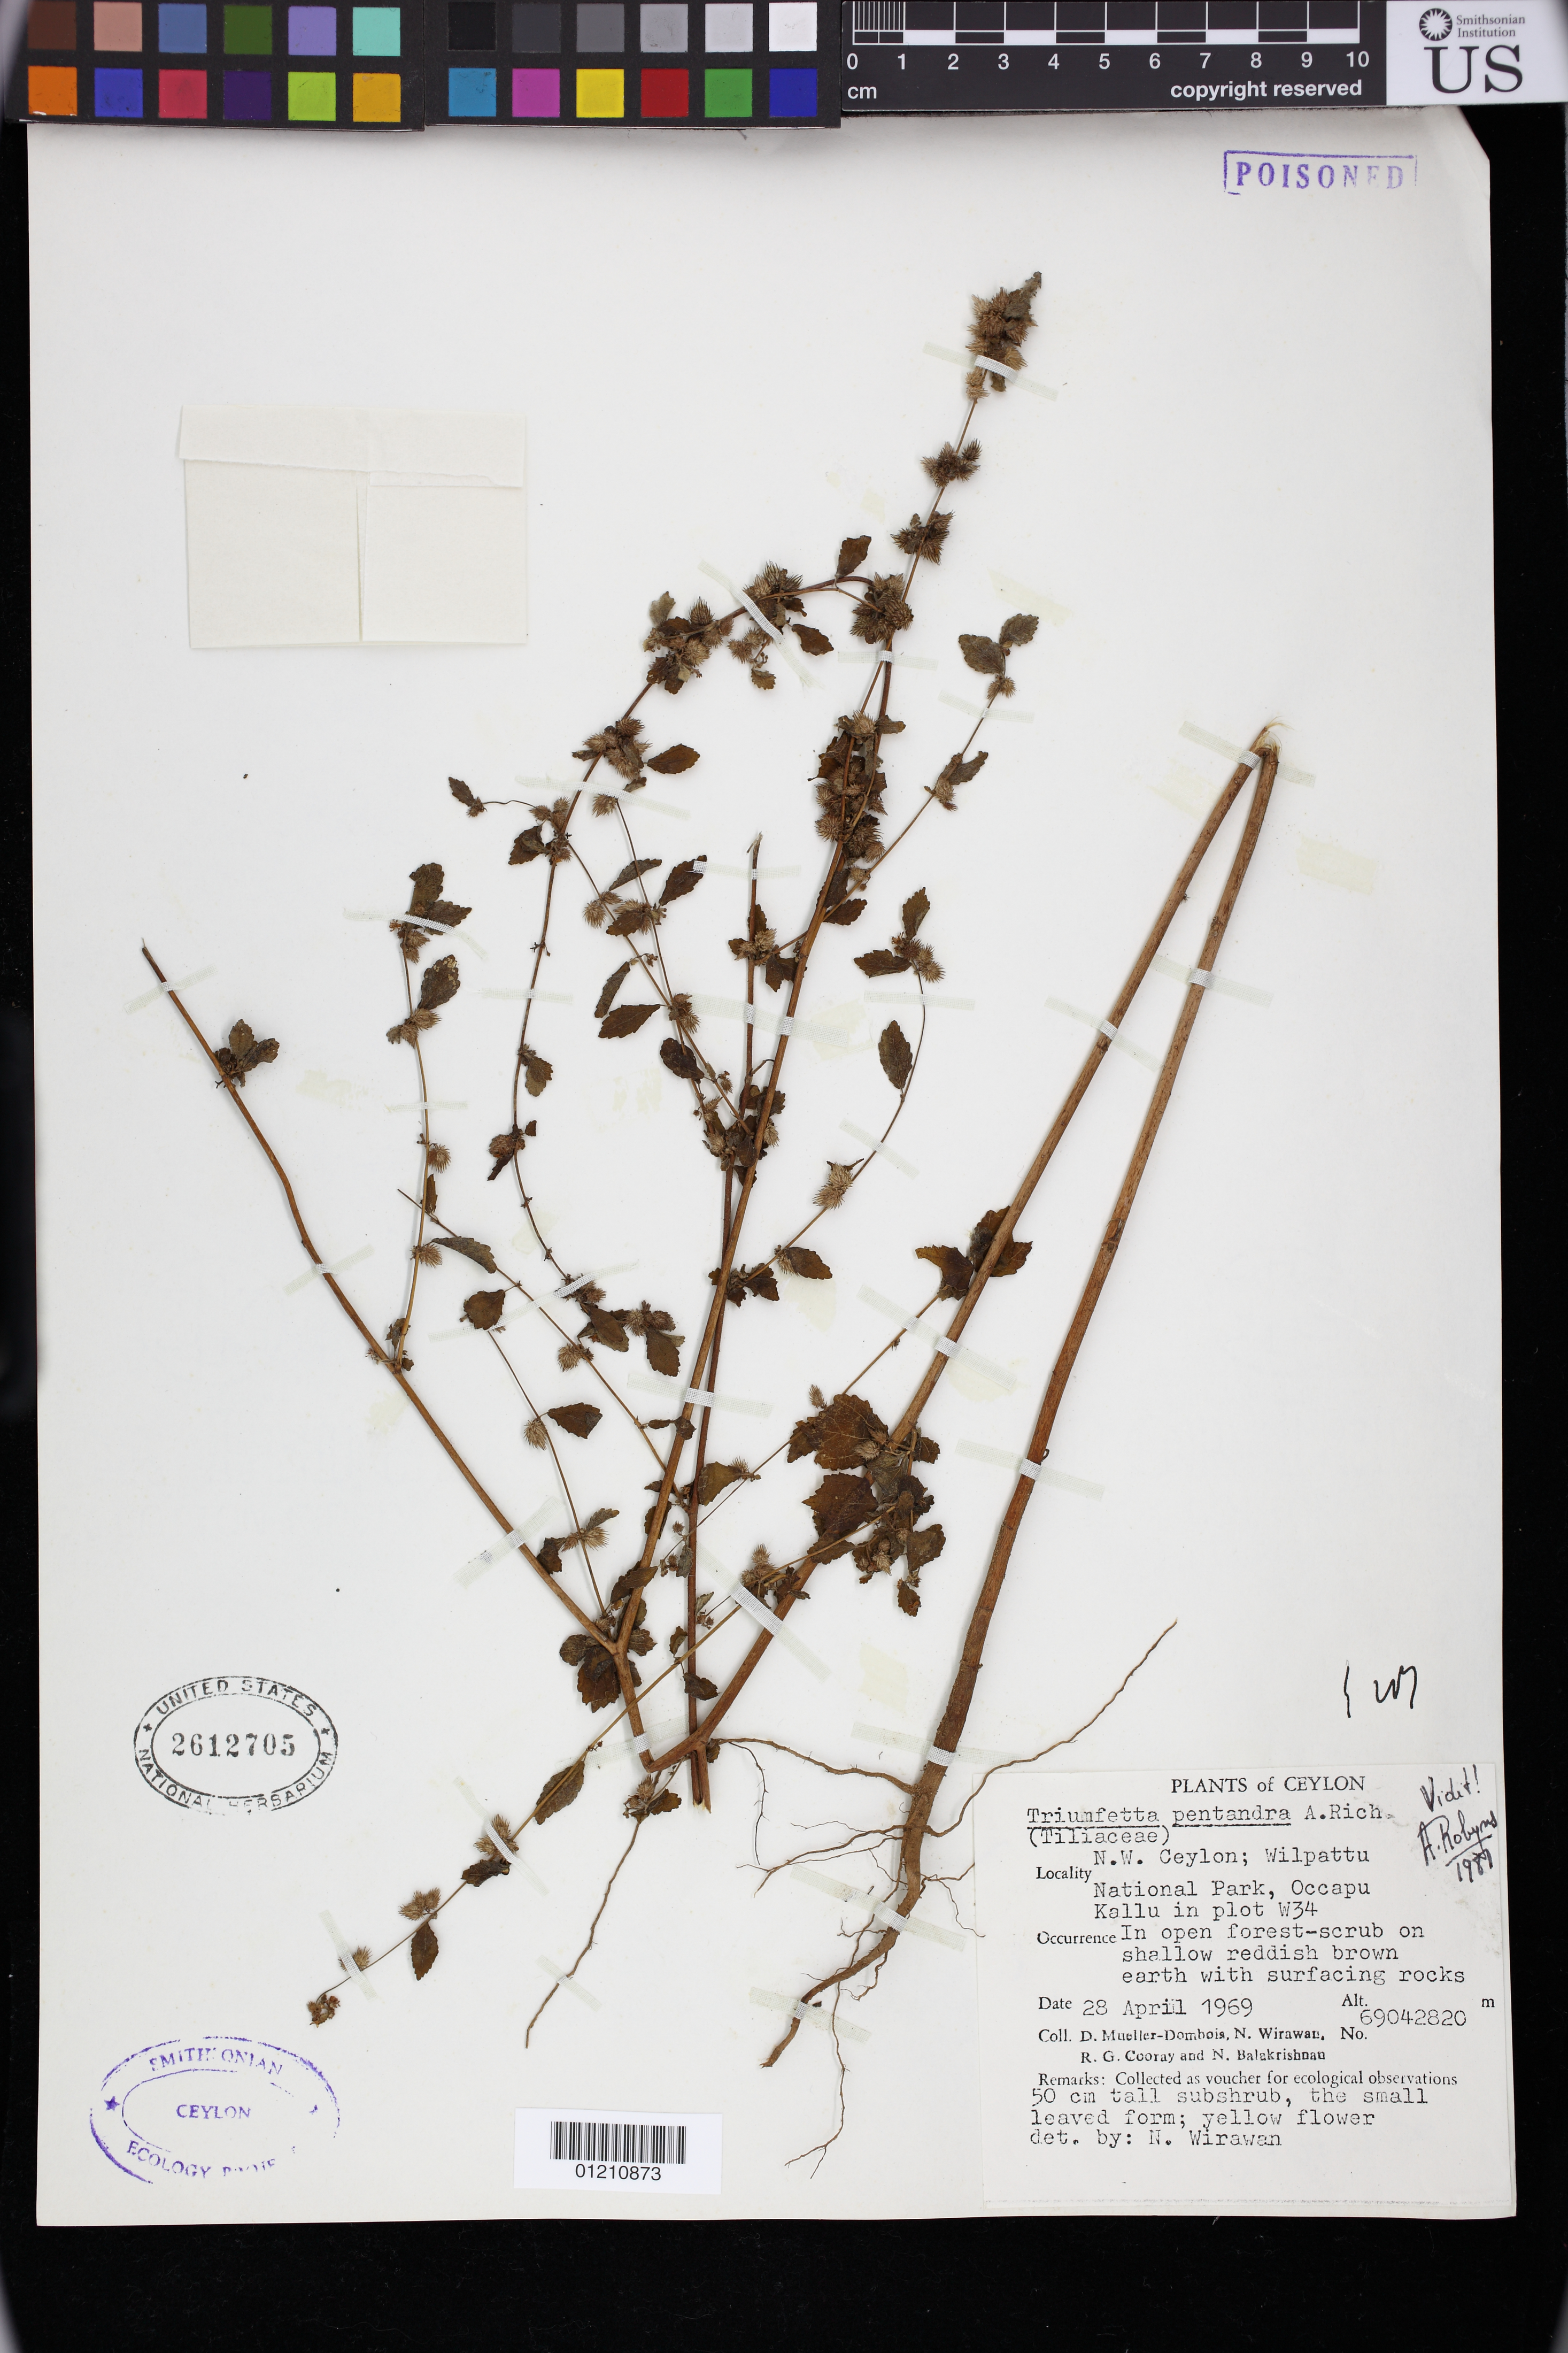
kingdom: Plantae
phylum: Tracheophyta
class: Magnoliopsida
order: Malvales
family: Malvaceae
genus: Triumfetta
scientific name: Triumfetta pentandra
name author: A. Rich.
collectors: D. Mueller-Dombois, N. Wirawan, R. Cooray & N. Balakrishnan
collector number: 69042820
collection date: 1969-04-28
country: Sri Lanka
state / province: North Western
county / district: Wilpattu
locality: N.W. Ceylon; Wilpattu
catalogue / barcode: US 2612705